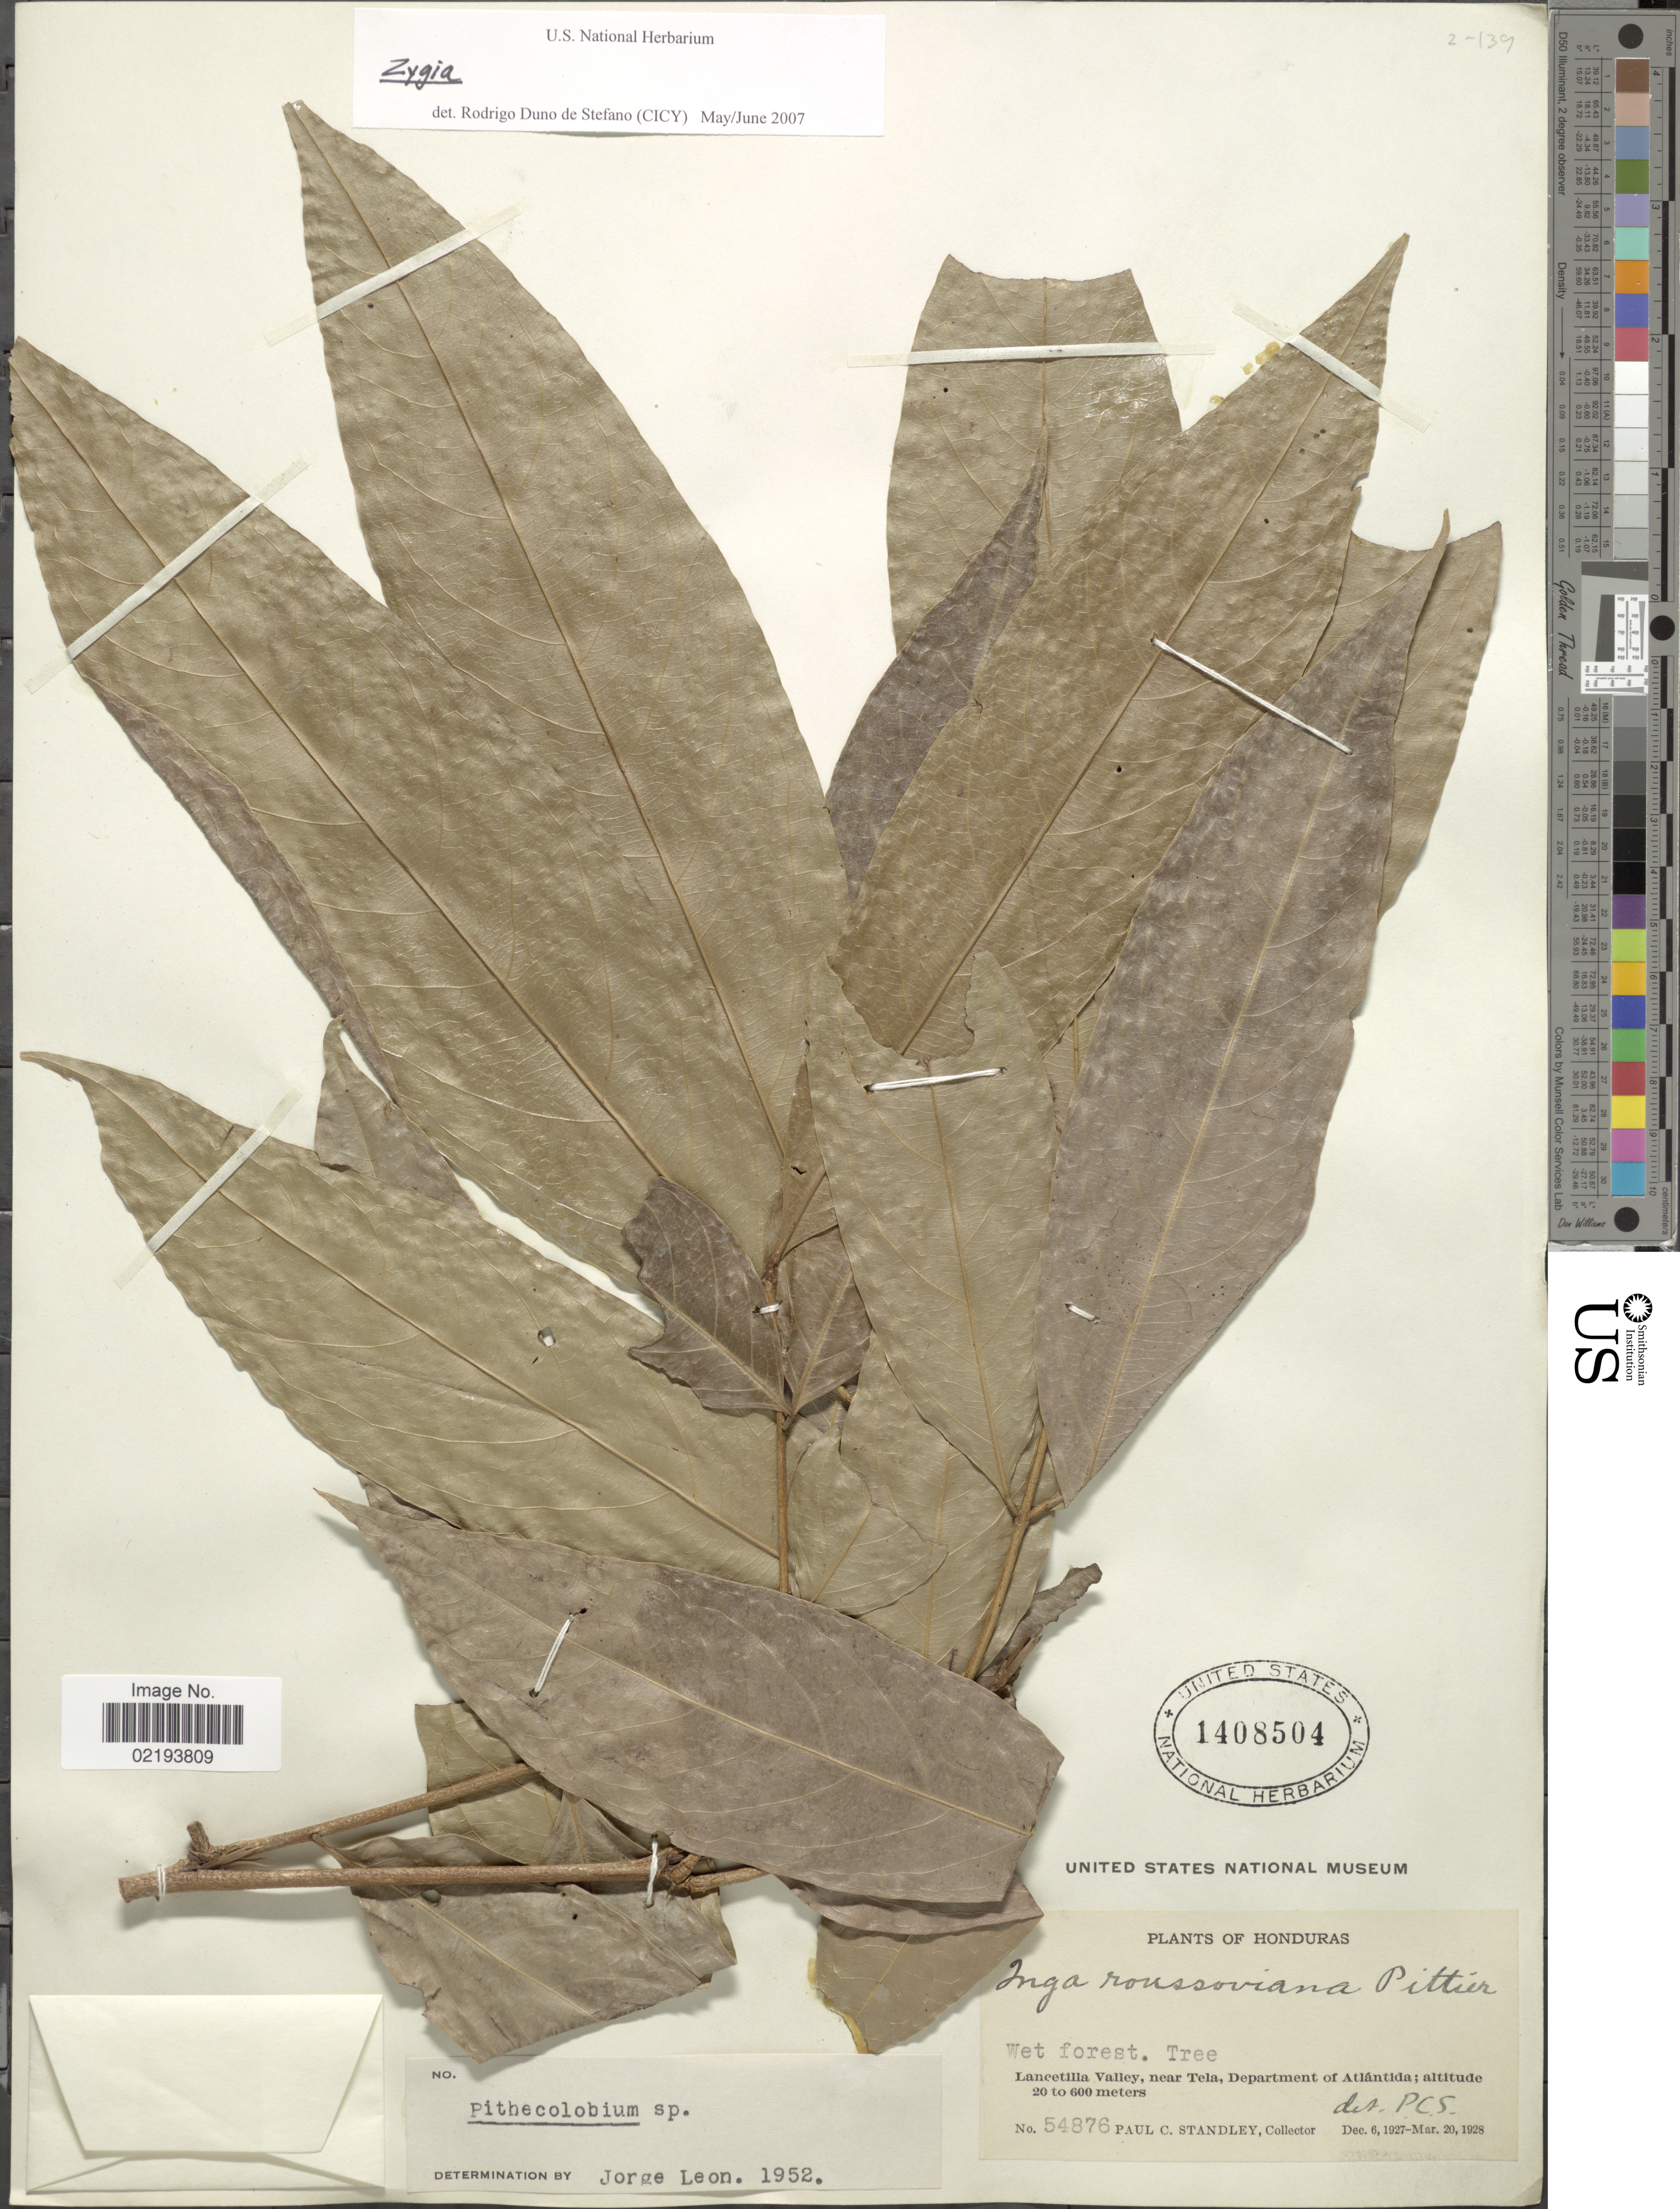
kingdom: Plantae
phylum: Tracheophyta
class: Magnoliopsida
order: Fabales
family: Fabaceae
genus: Zygia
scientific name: Zygia sp.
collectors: P. C. Standley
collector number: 54876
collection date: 1927-12-06/1928-03-20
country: Honduras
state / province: Atlántida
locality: Wet forest, Lancetilla Valley, near Tela, Department of Atlántida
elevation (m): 20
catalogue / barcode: US 1408504